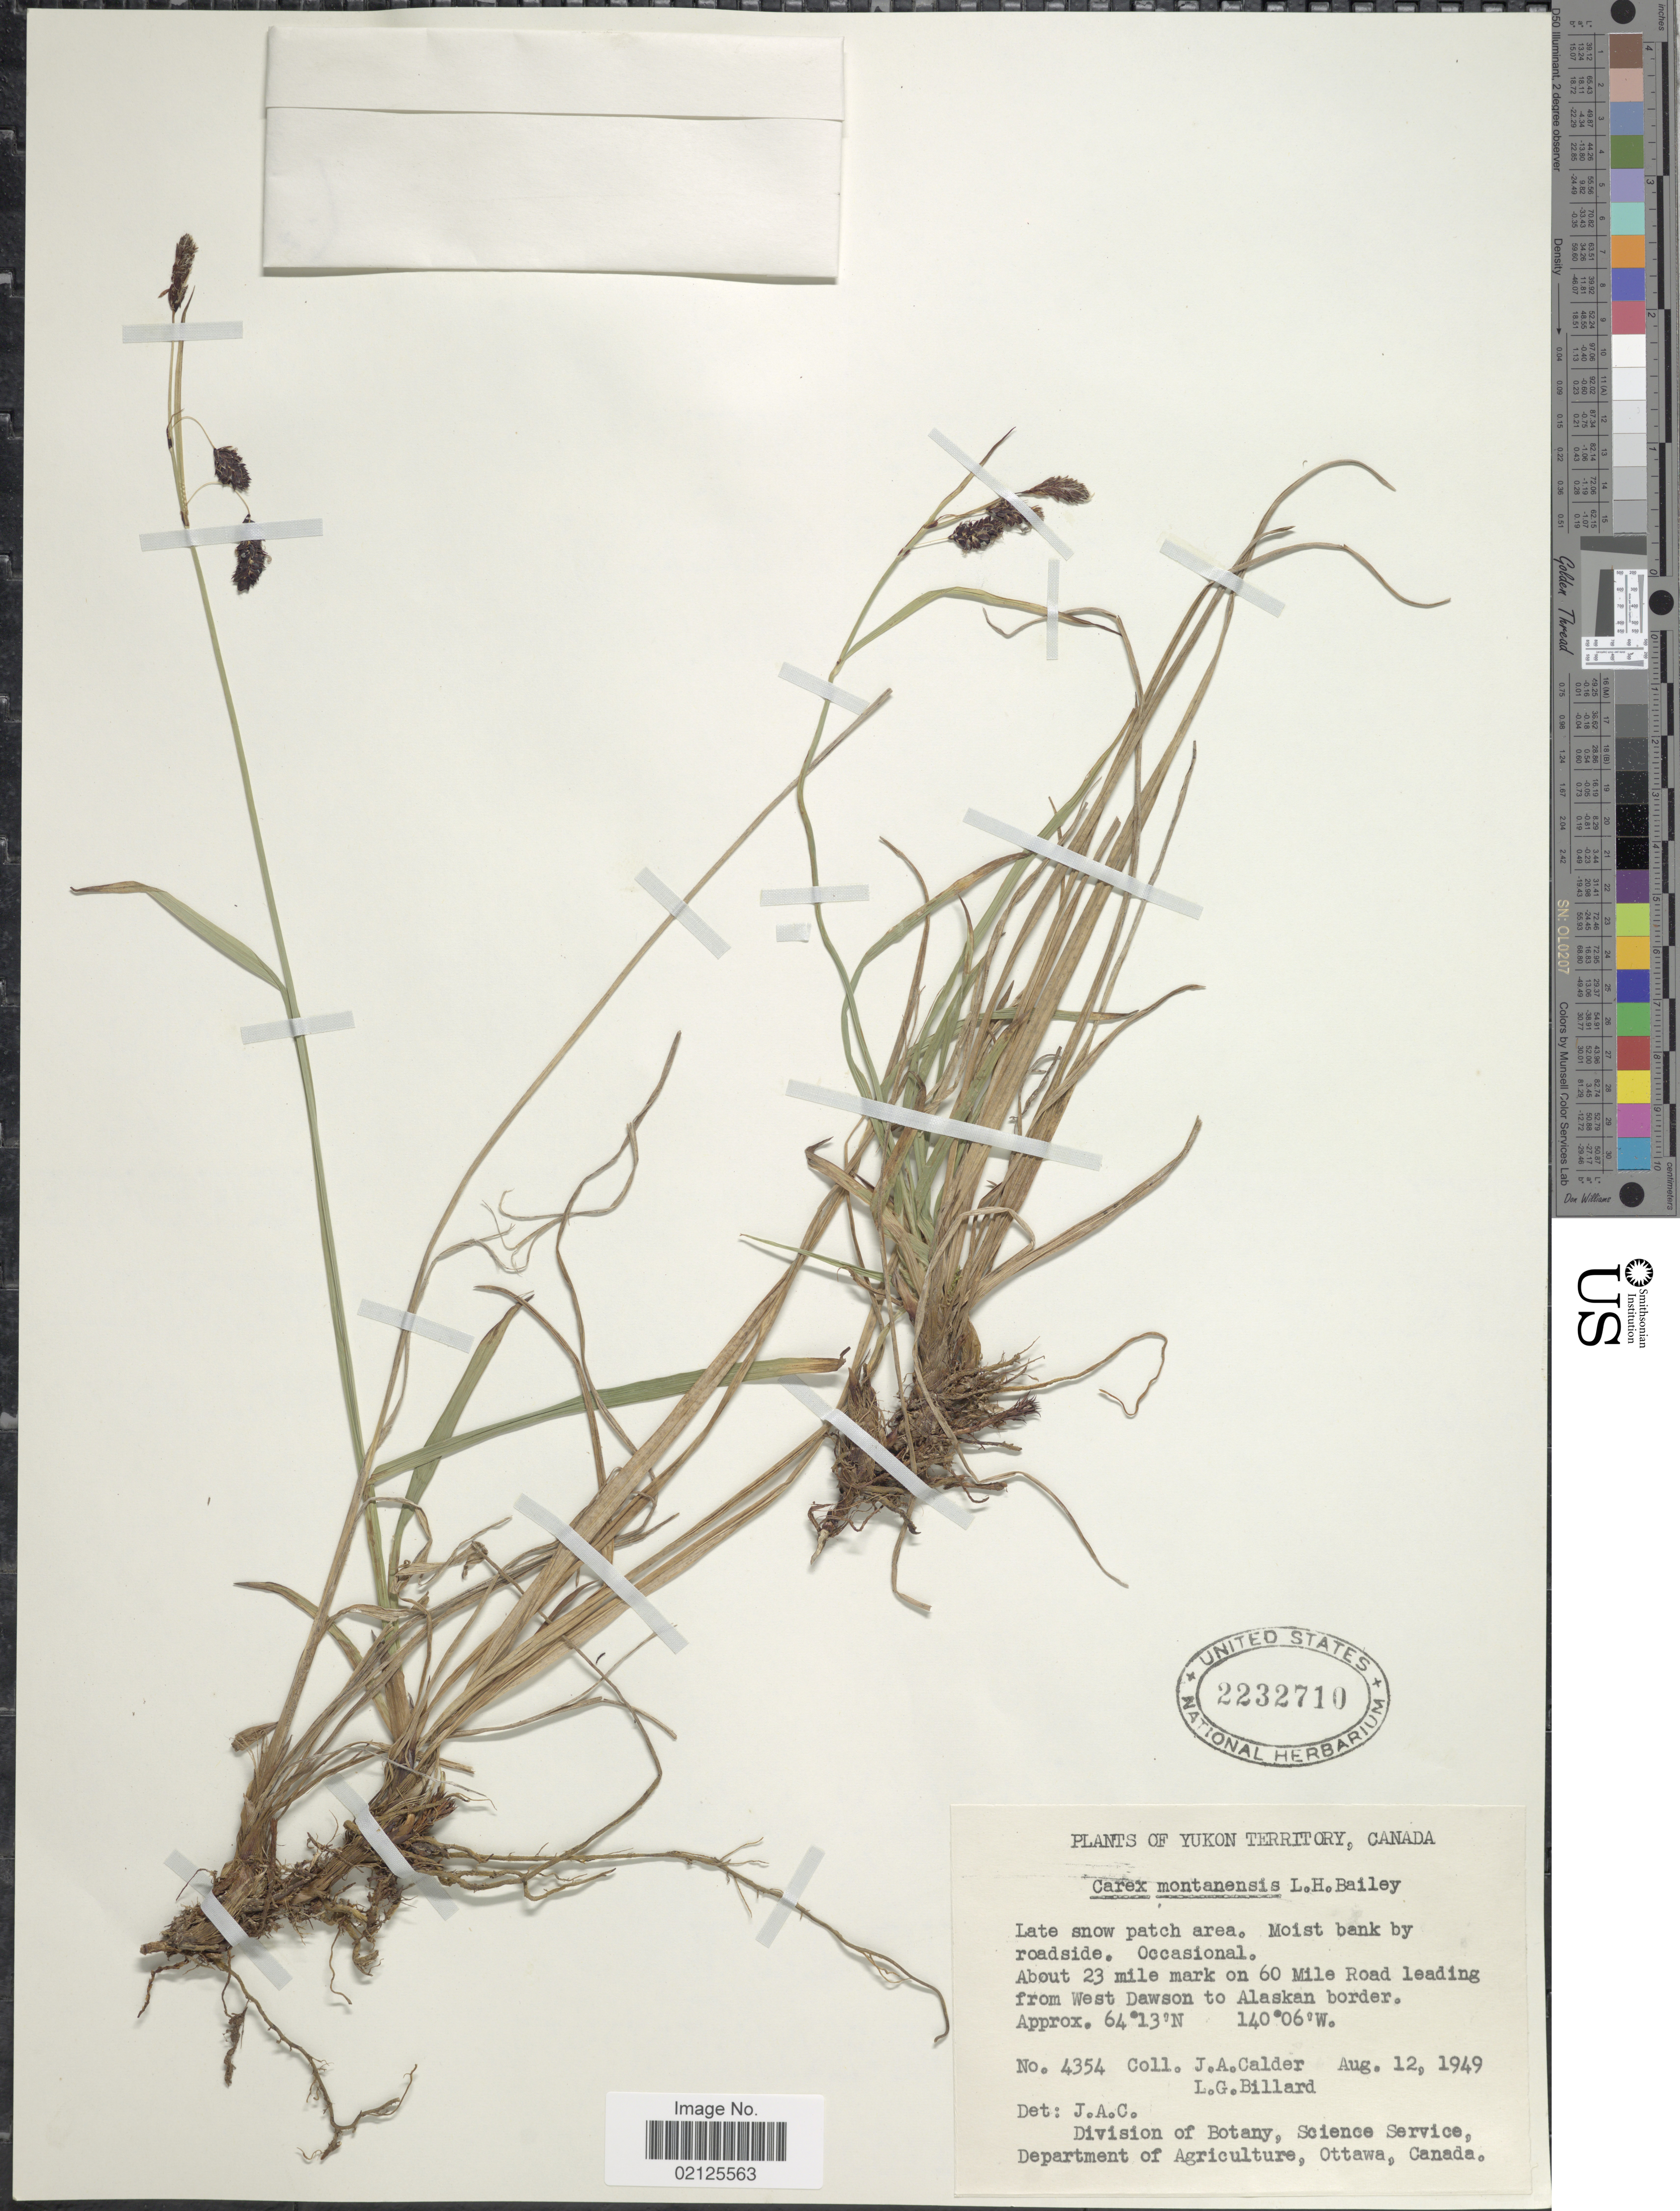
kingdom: Plantae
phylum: Tracheophyta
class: Liliopsida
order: Poales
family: Cyperaceae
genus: Carex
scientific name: Carex podocarpa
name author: R. Br.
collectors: J. A. Calder & L. Billard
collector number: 4354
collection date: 1949-08-12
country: Canada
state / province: Yukon Territory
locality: Late snow patch area. Moist bank by roadside. Occasional. About 23 mile mark on 60 Mile Road leading from West Dawson to Alaskan border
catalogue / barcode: US 2232710